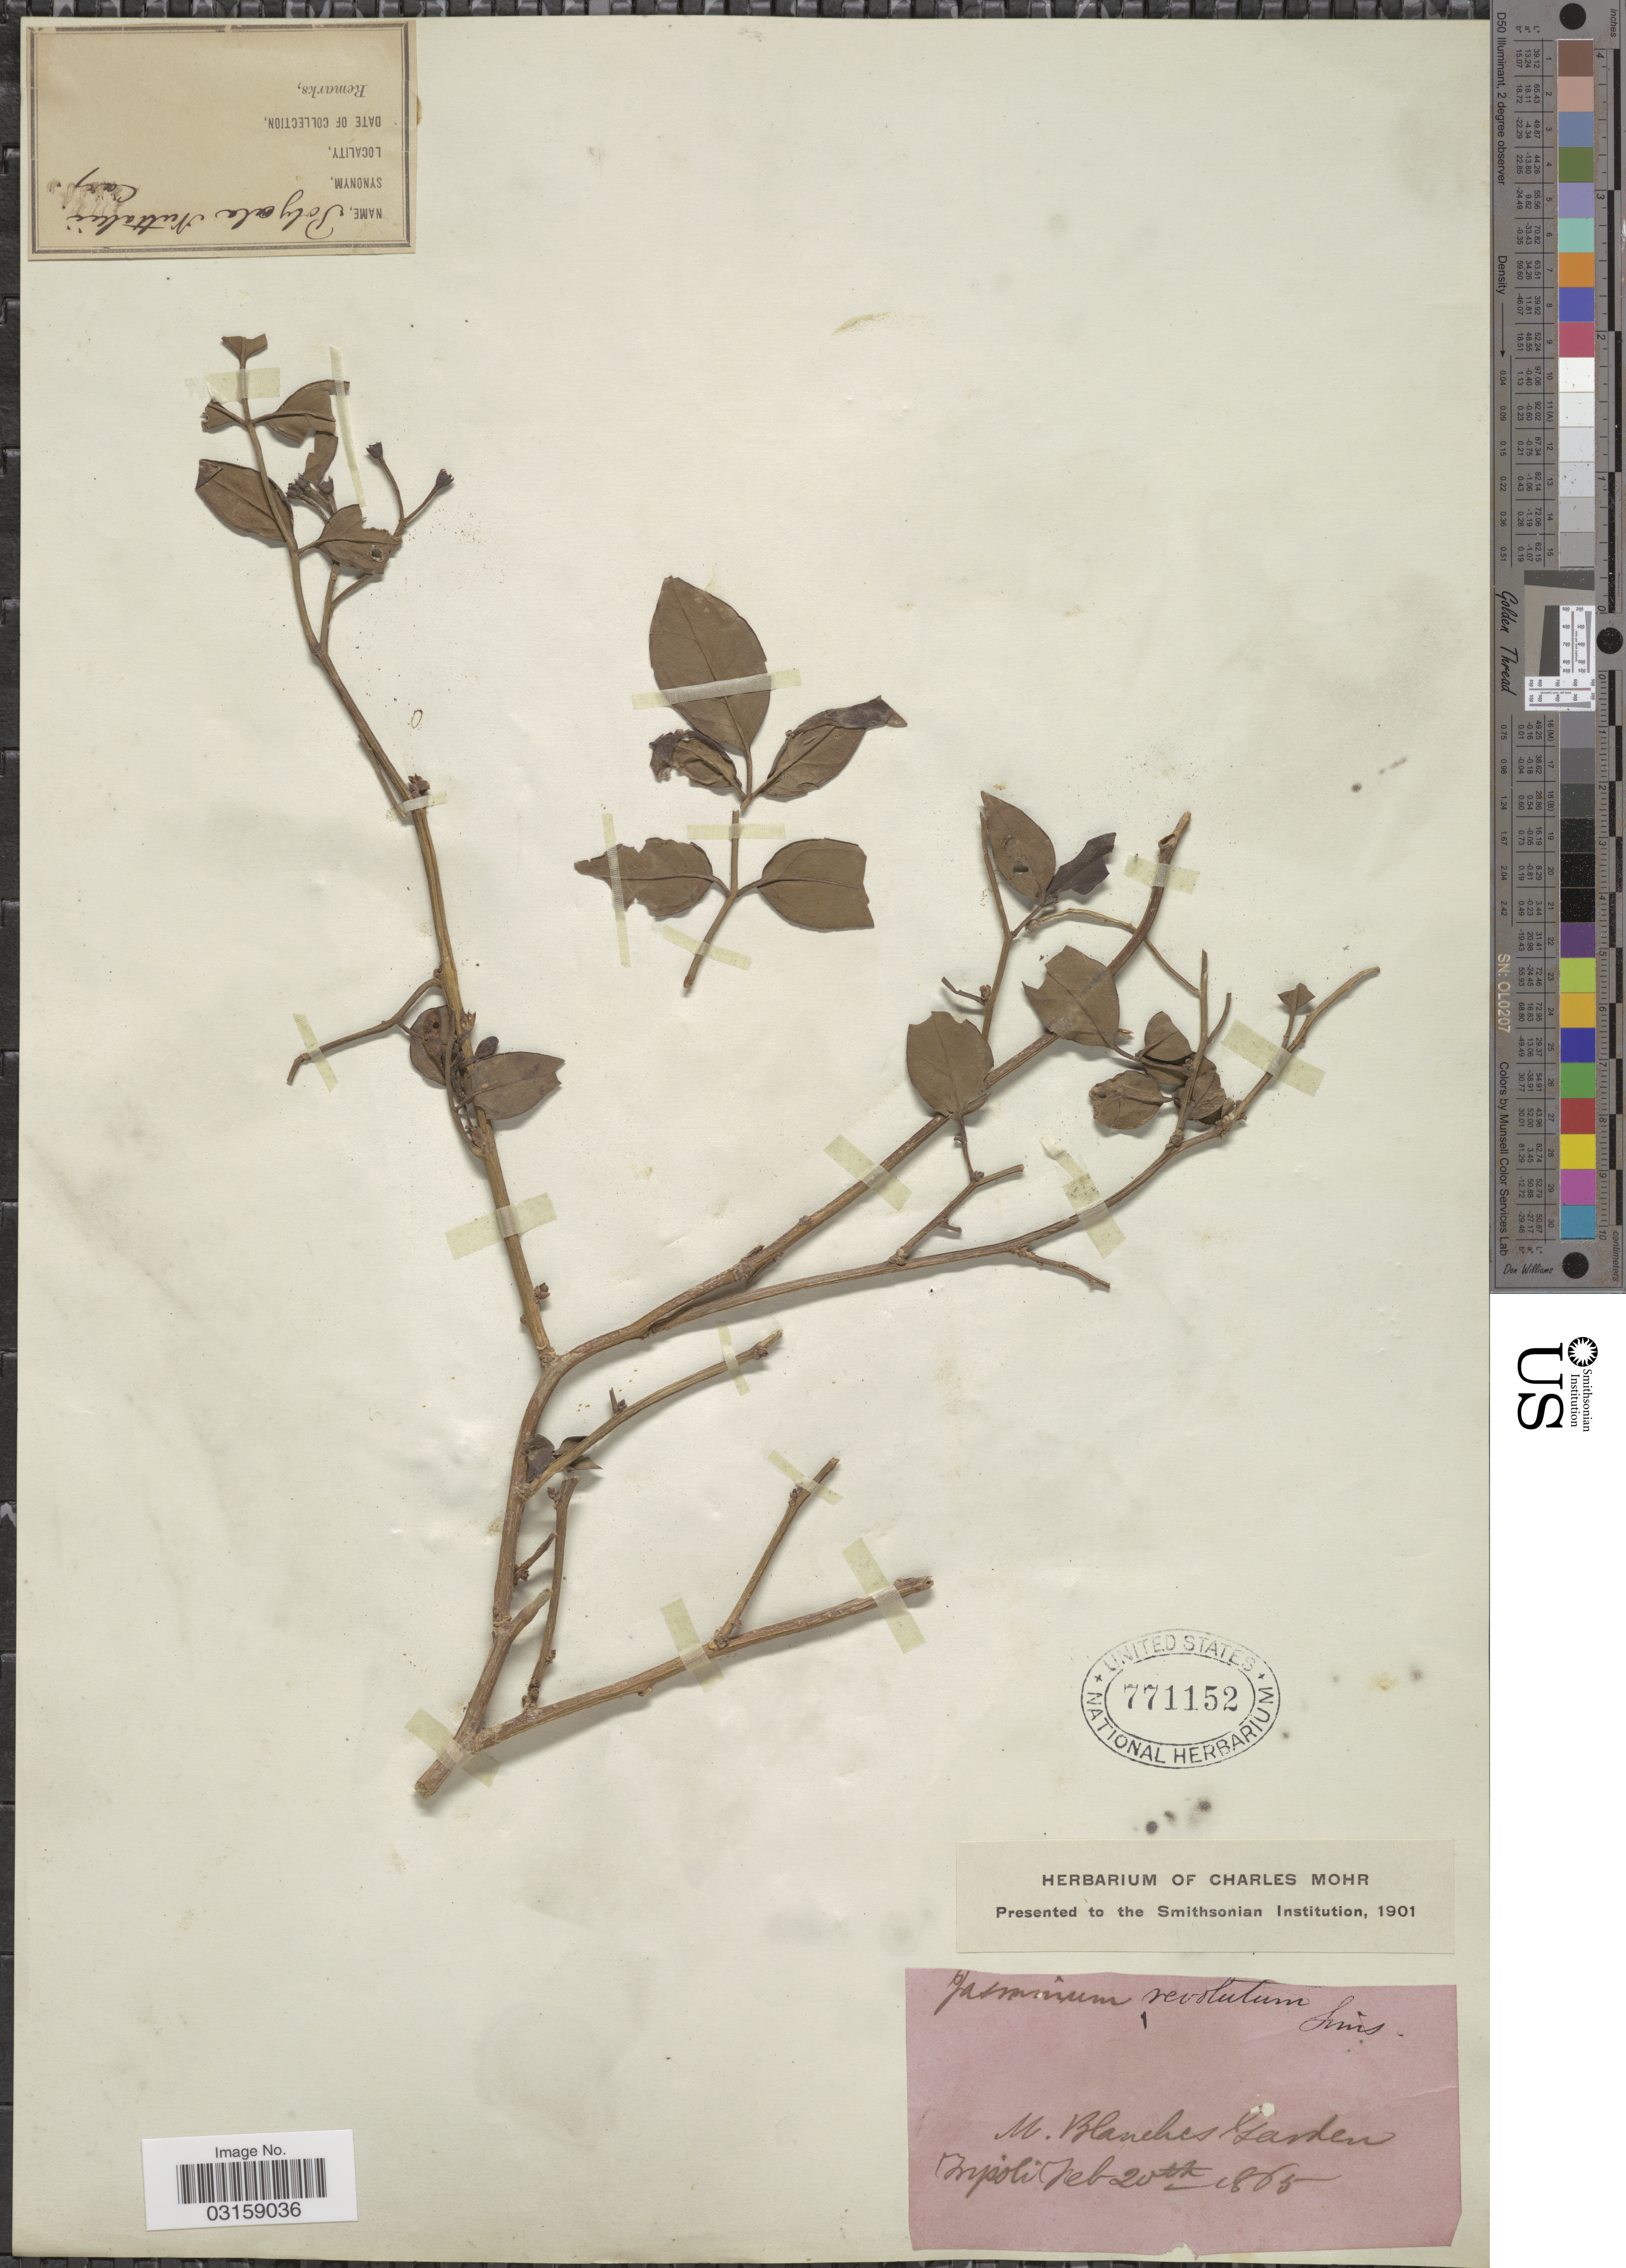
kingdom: Plantae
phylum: Tracheophyta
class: Magnoliopsida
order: Lamiales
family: Oleaceae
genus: Jasminum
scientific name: Jasminum revolutum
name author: Sims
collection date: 1865-02-20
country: Lebanon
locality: M. Blanches Garden. Tripoli.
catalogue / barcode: US 771152